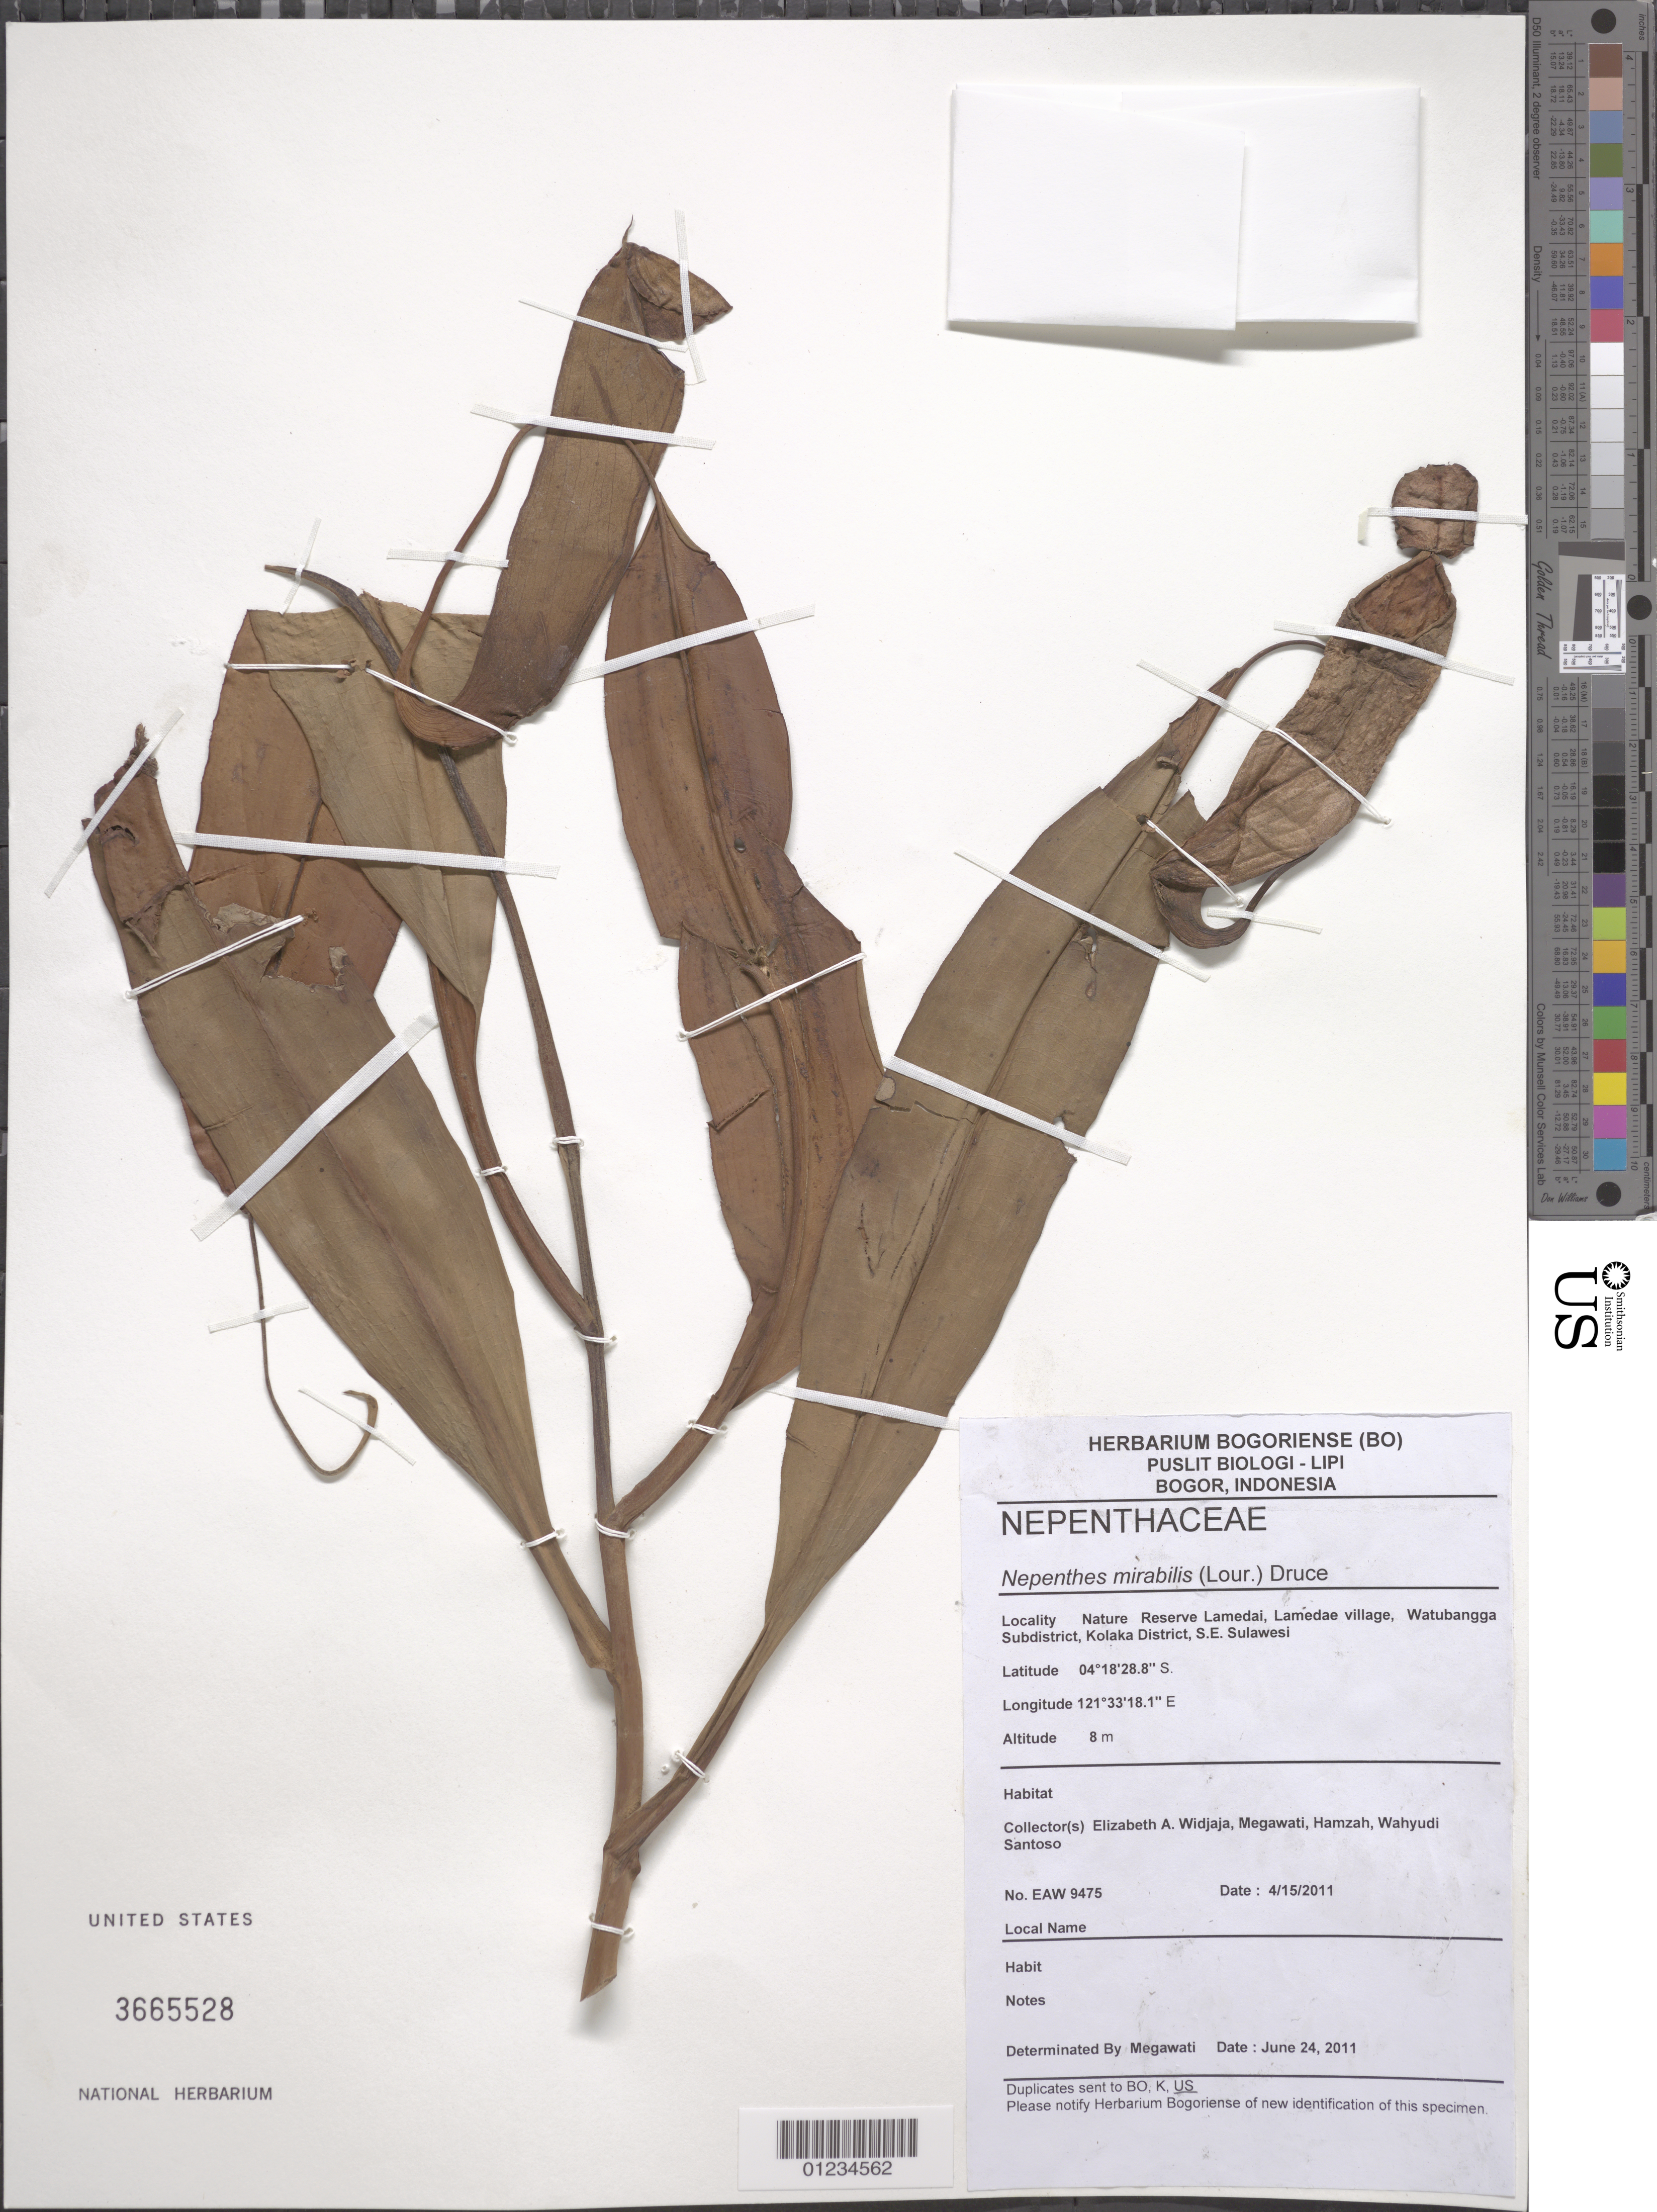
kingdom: Plantae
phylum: Tracheophyta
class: Magnoliopsida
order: Caryophyllales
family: Nepenthaceae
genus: Nepenthes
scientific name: Nepenthes mirabilis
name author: (Lour.) Druce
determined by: Megawati, --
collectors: E. A. Widjaja, -. Megawati, -. Hamzah & W. Santoso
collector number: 9475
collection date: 2011-04-15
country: Indonesia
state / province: Sulawesi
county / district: Sulawesi Tenggara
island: Sulawesi [Celebes]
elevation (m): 8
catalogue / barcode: US 3665528